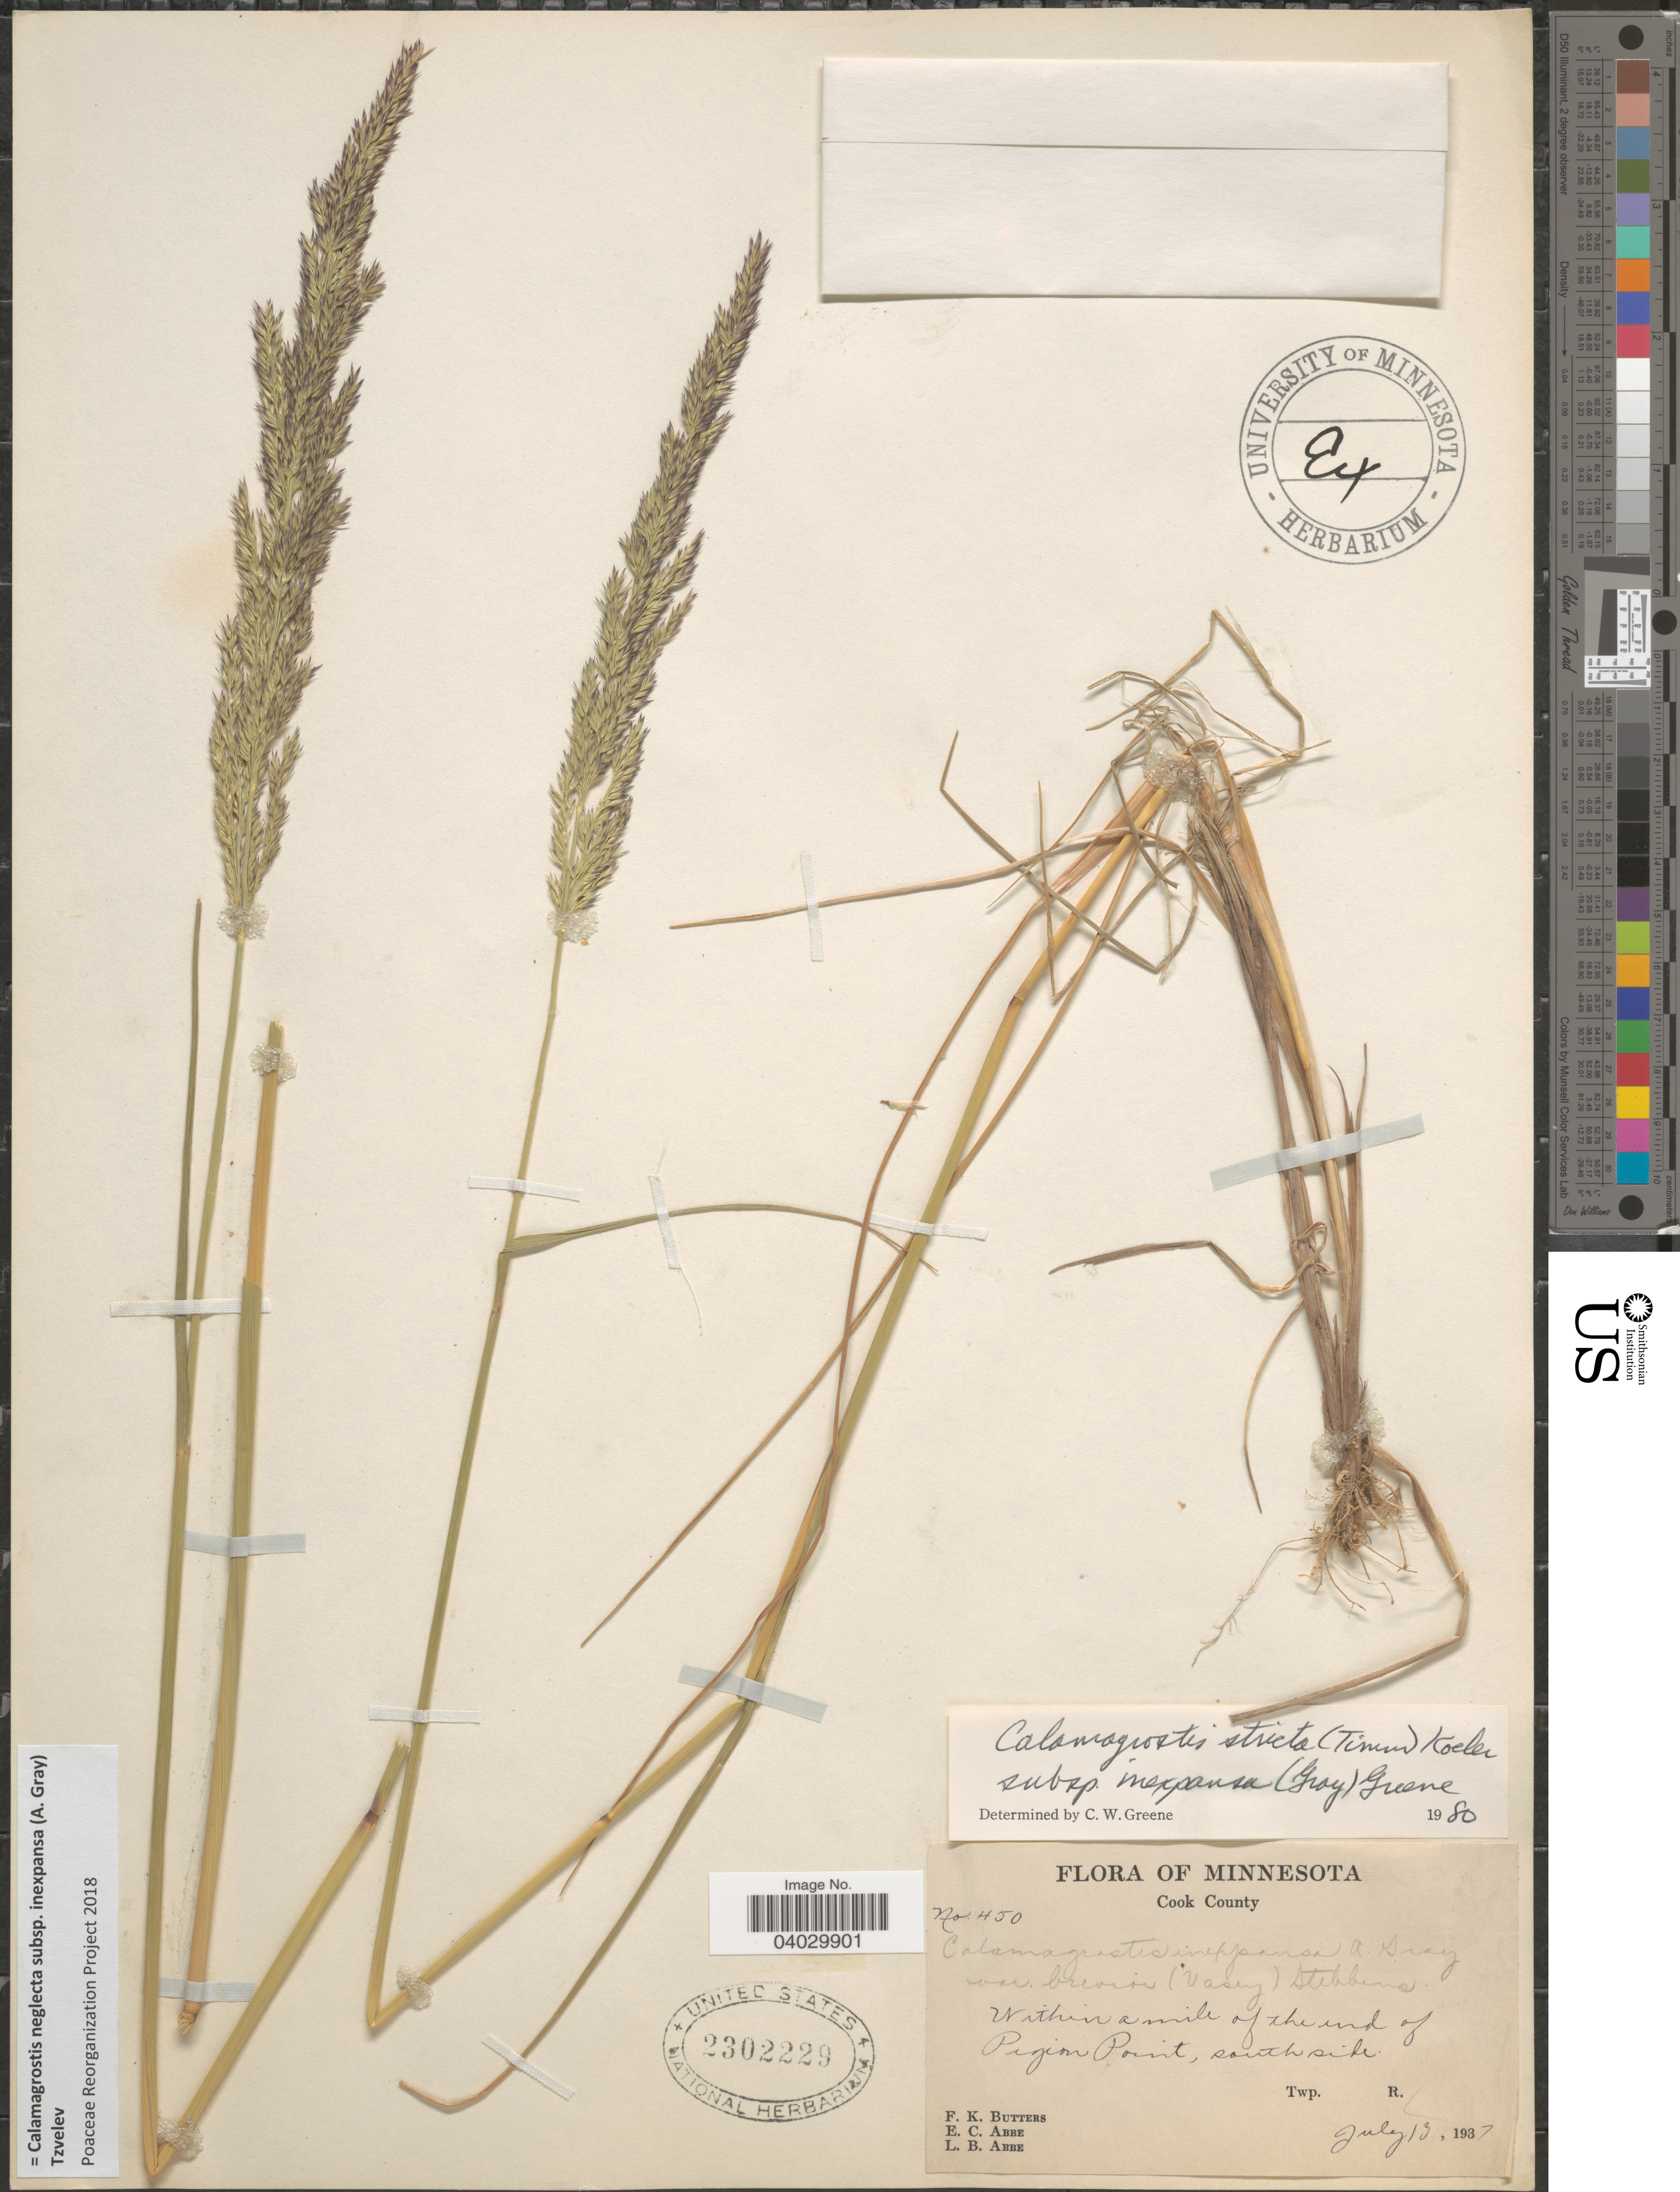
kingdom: Plantae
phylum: Tracheophyta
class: Liliopsida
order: Poales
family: Poaceae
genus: Calamagrostis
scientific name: Calamagrostis neglecta subsp. inexpansa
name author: (A. Gray) Tzvelev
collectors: F. K. Butters, E. C. Abbe & L. B. Abbe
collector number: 450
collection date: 1937-07-13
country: United States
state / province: Minnesota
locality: Cook County. Within a mile of the end of Pigeon Point, south site.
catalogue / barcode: US 2302229